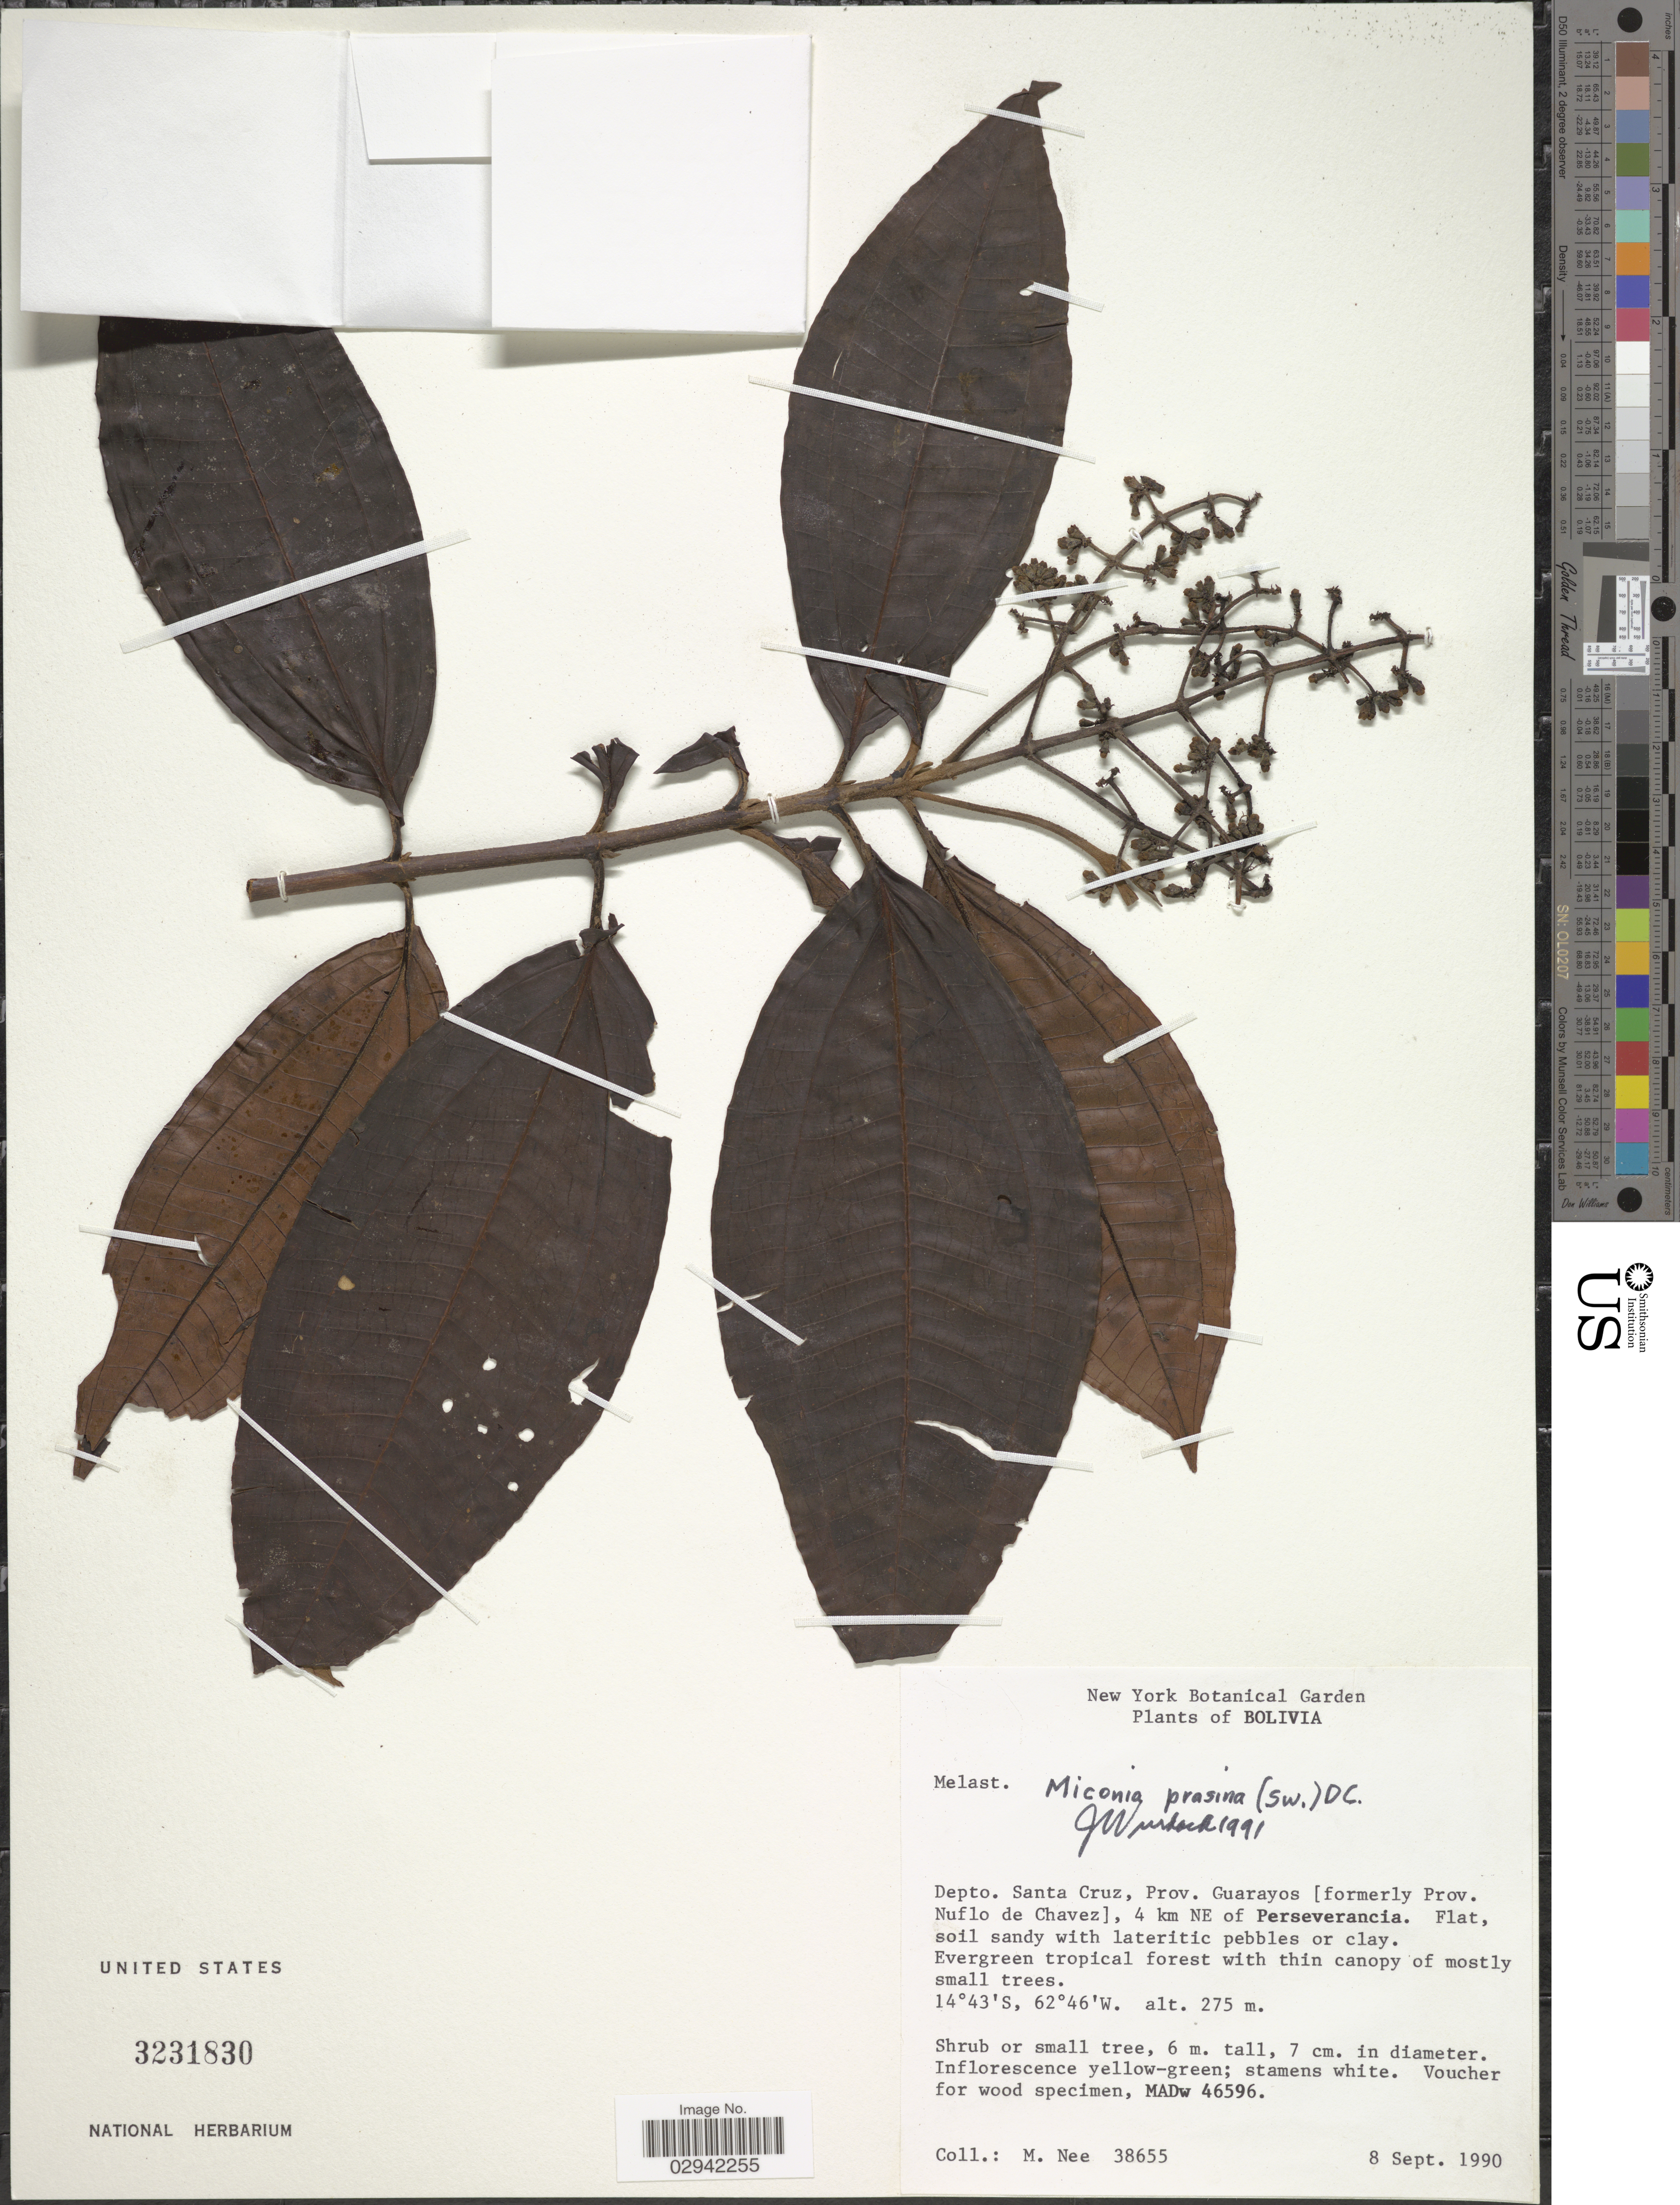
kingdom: Plantae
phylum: Tracheophyta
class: Magnoliopsida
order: Myrtales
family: Melastomataceae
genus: Miconia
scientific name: Miconia prasina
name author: (Sw.) DC.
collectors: M. Nee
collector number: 38655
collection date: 1990-09-08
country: Bolivia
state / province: Santa Cruz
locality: Depto. Santa Cruz, Prov. Guarayos [foremerly Prov. Nuflo de Chavez], 4 km NE of Perseverancia.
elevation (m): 275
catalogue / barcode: US 3231830